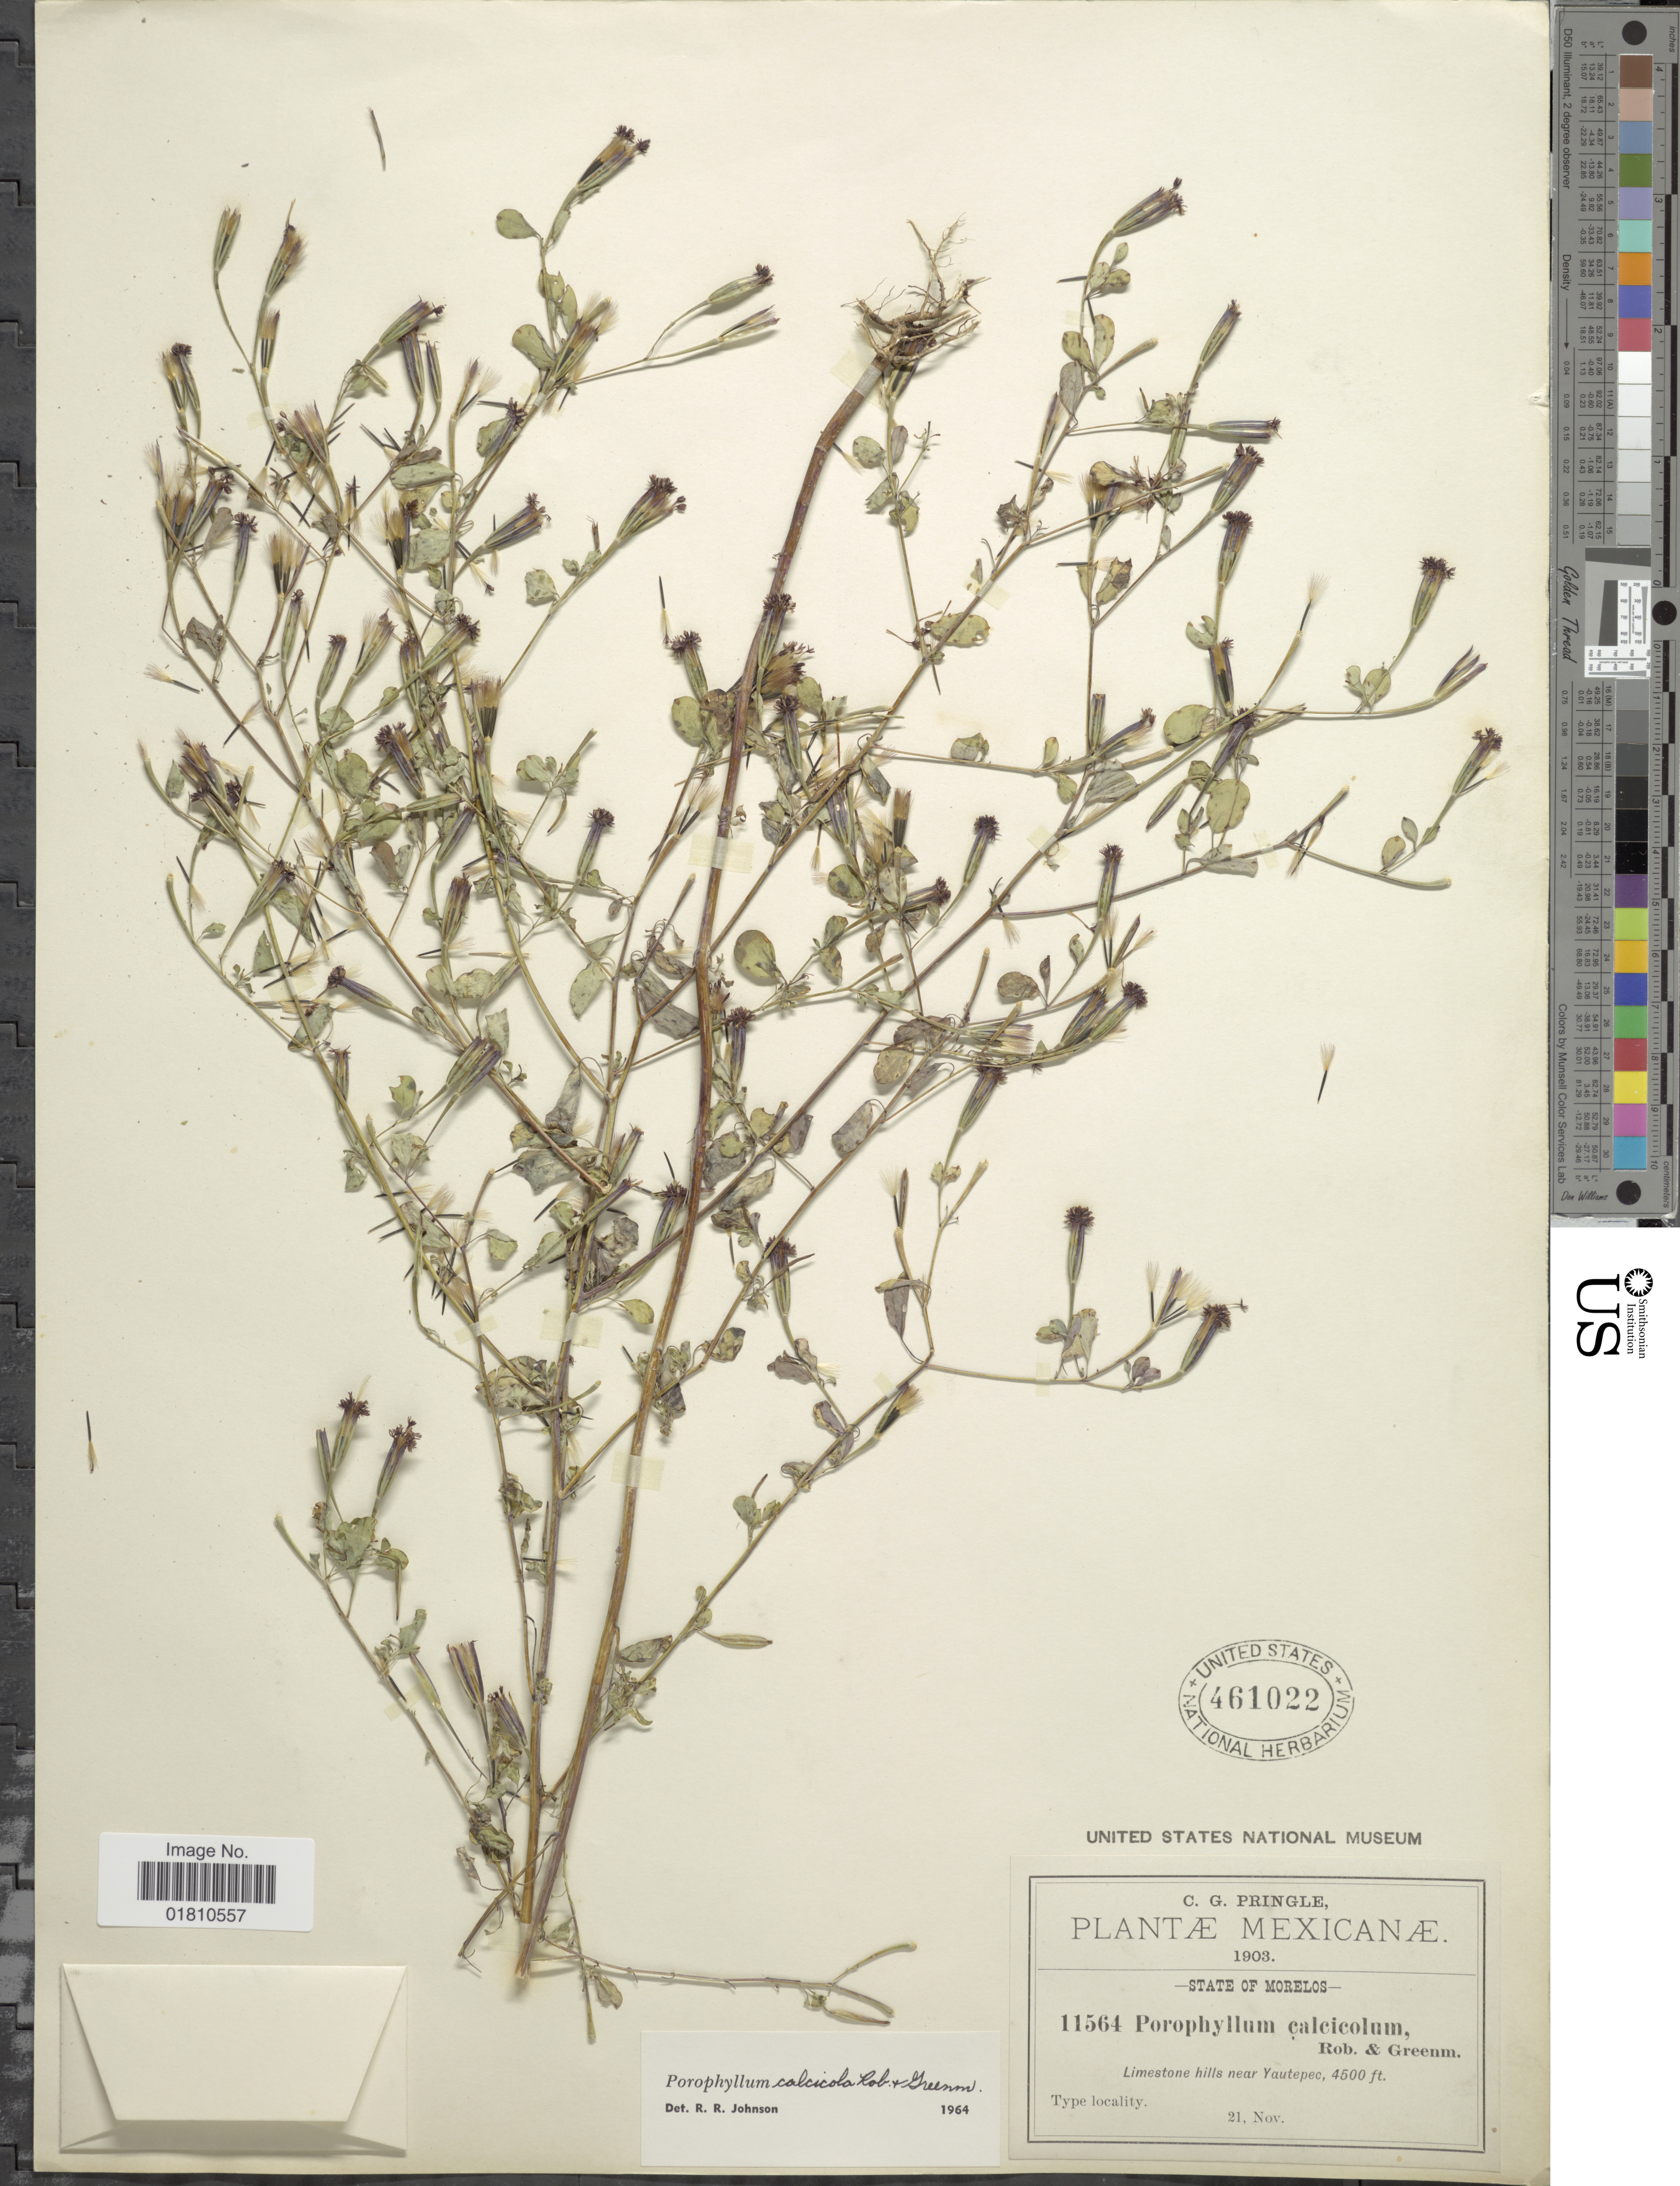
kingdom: Plantae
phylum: Tracheophyta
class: Magnoliopsida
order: Asterales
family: Asteraceae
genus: Porophyllum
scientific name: Porophyllum calcicola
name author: B.L. Rob. & Greenm.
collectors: C. G. Pringle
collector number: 11564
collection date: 1903-11-21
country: Mexico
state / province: Morelos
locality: Limestone hills near Yautepec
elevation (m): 1372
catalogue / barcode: US 461022